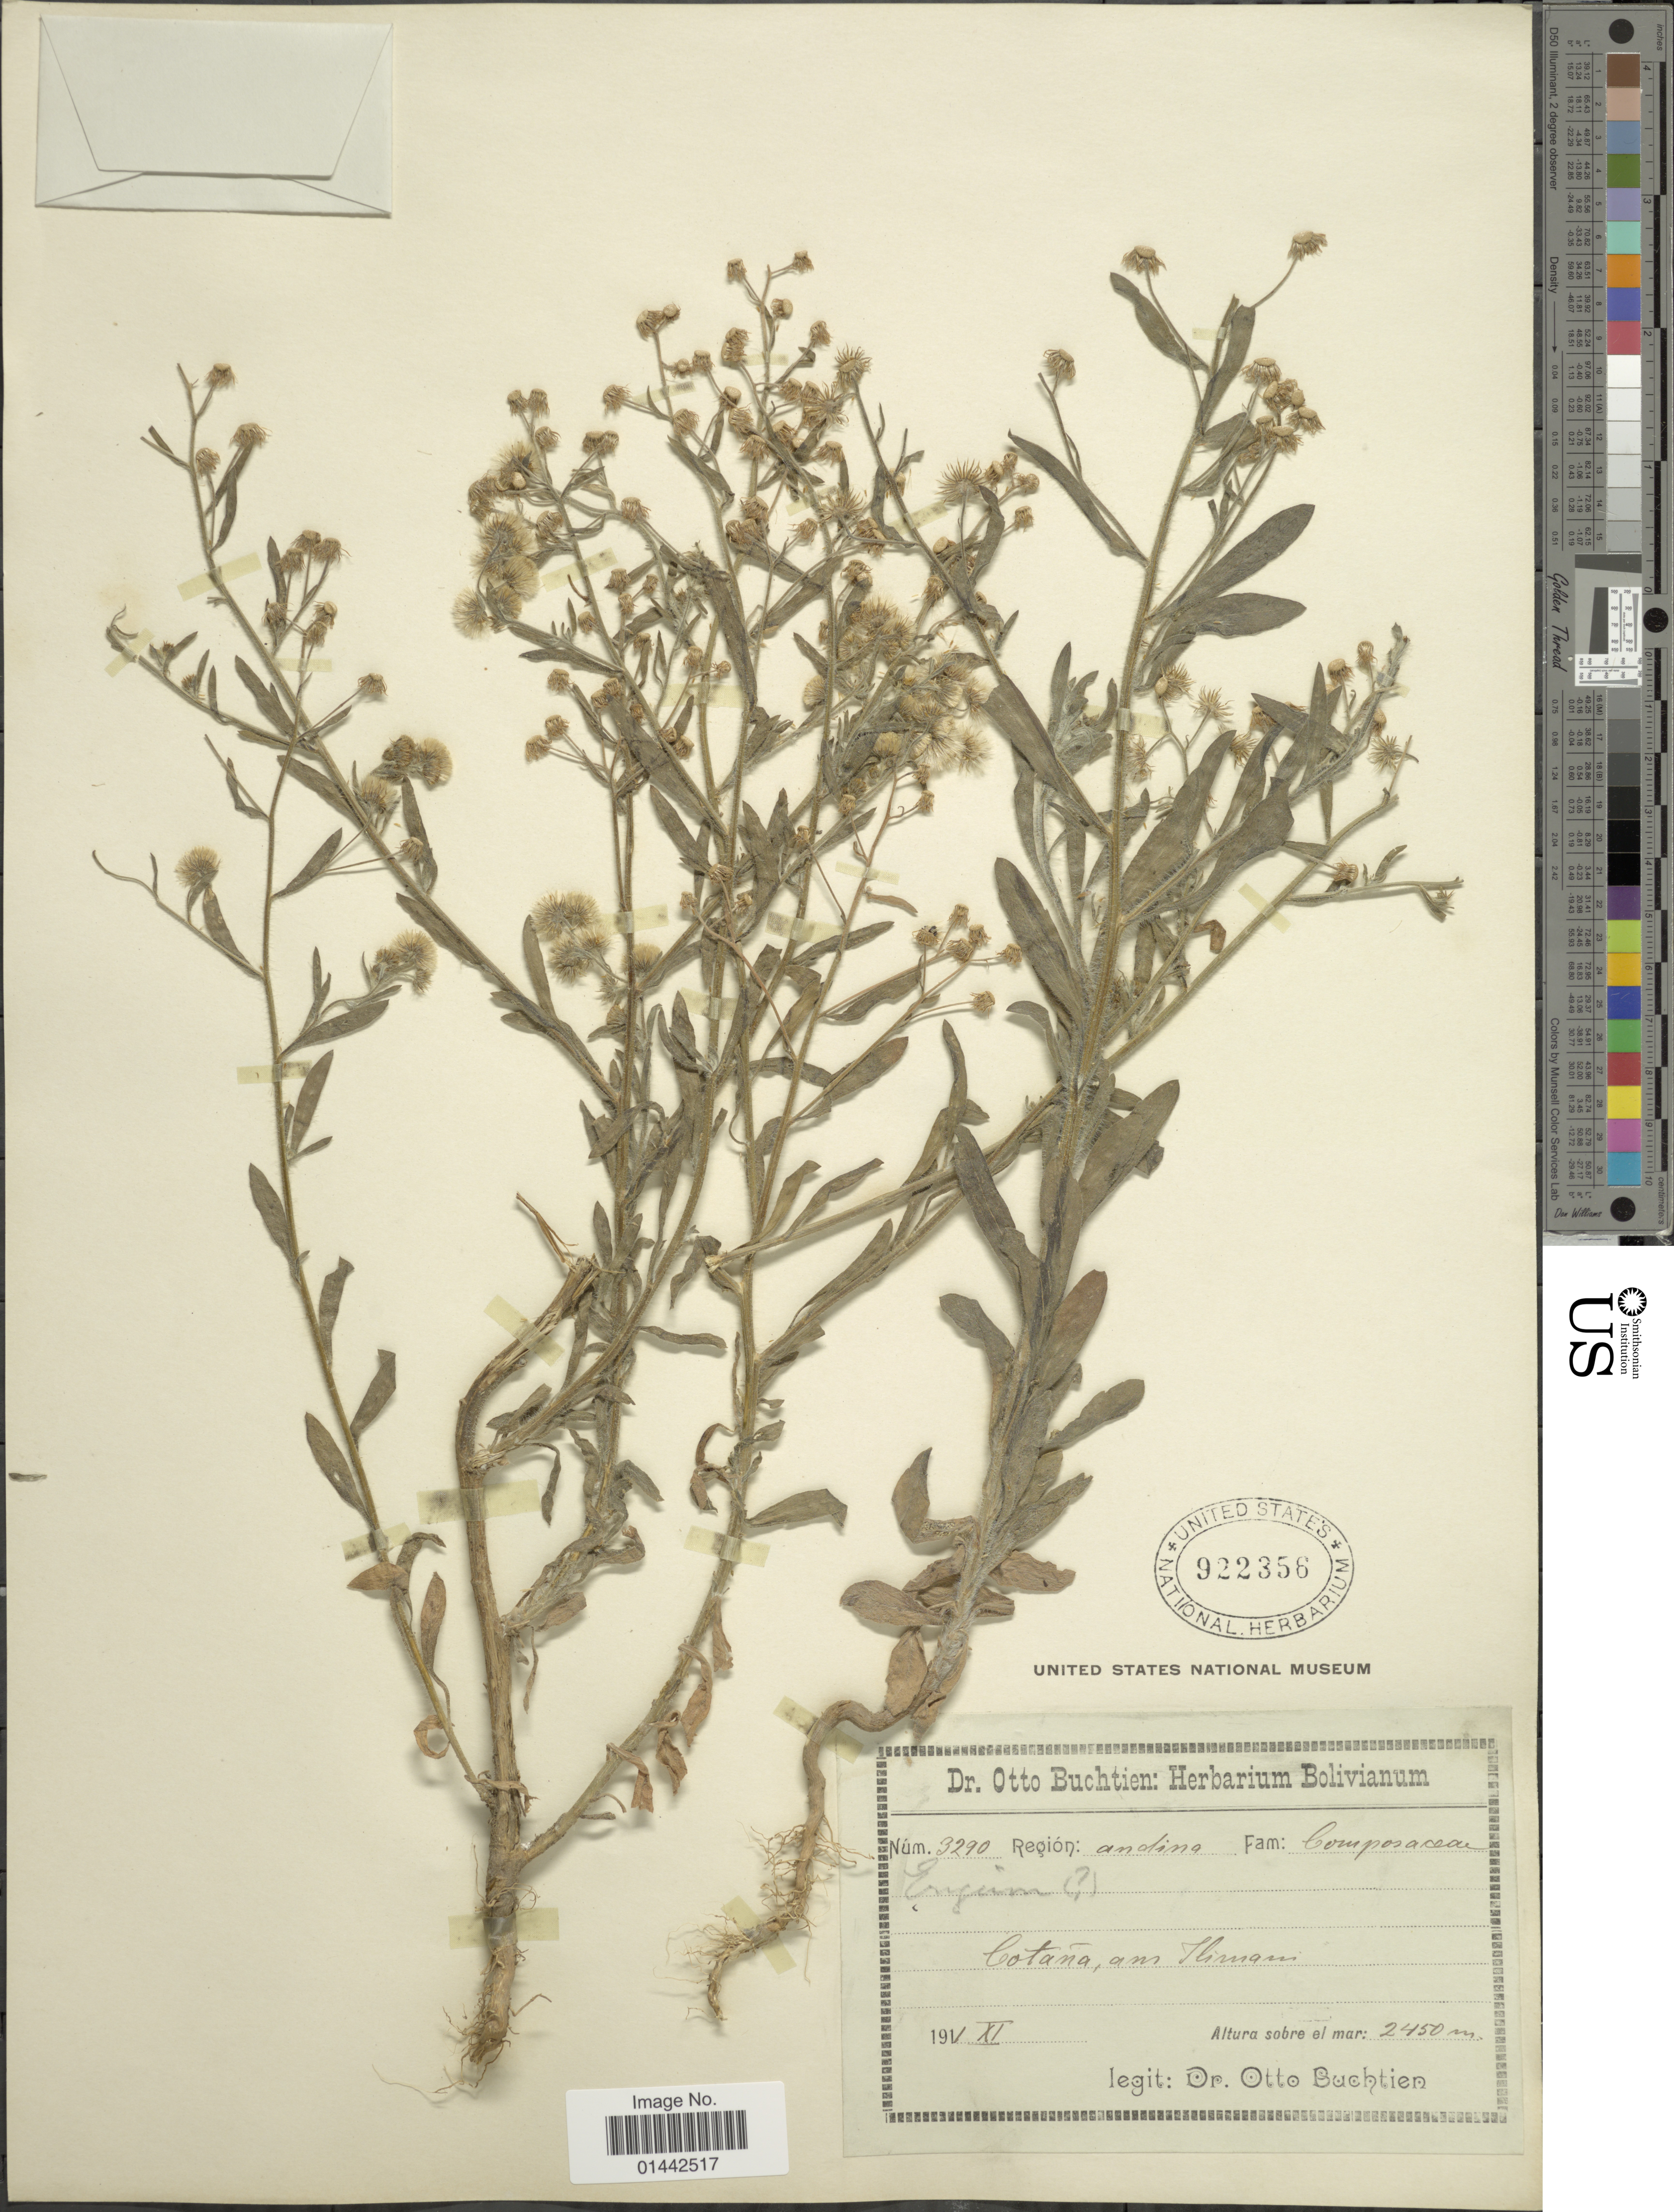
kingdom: Plantae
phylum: Tracheophyta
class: Magnoliopsida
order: Asterales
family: Asteraceae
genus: Erigeron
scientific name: Erigeron sp.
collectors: O. Buchtien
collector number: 3290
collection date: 1911-06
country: Bolivia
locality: Cortaña, am Illimani, region andina.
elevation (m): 2450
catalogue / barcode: US 922356